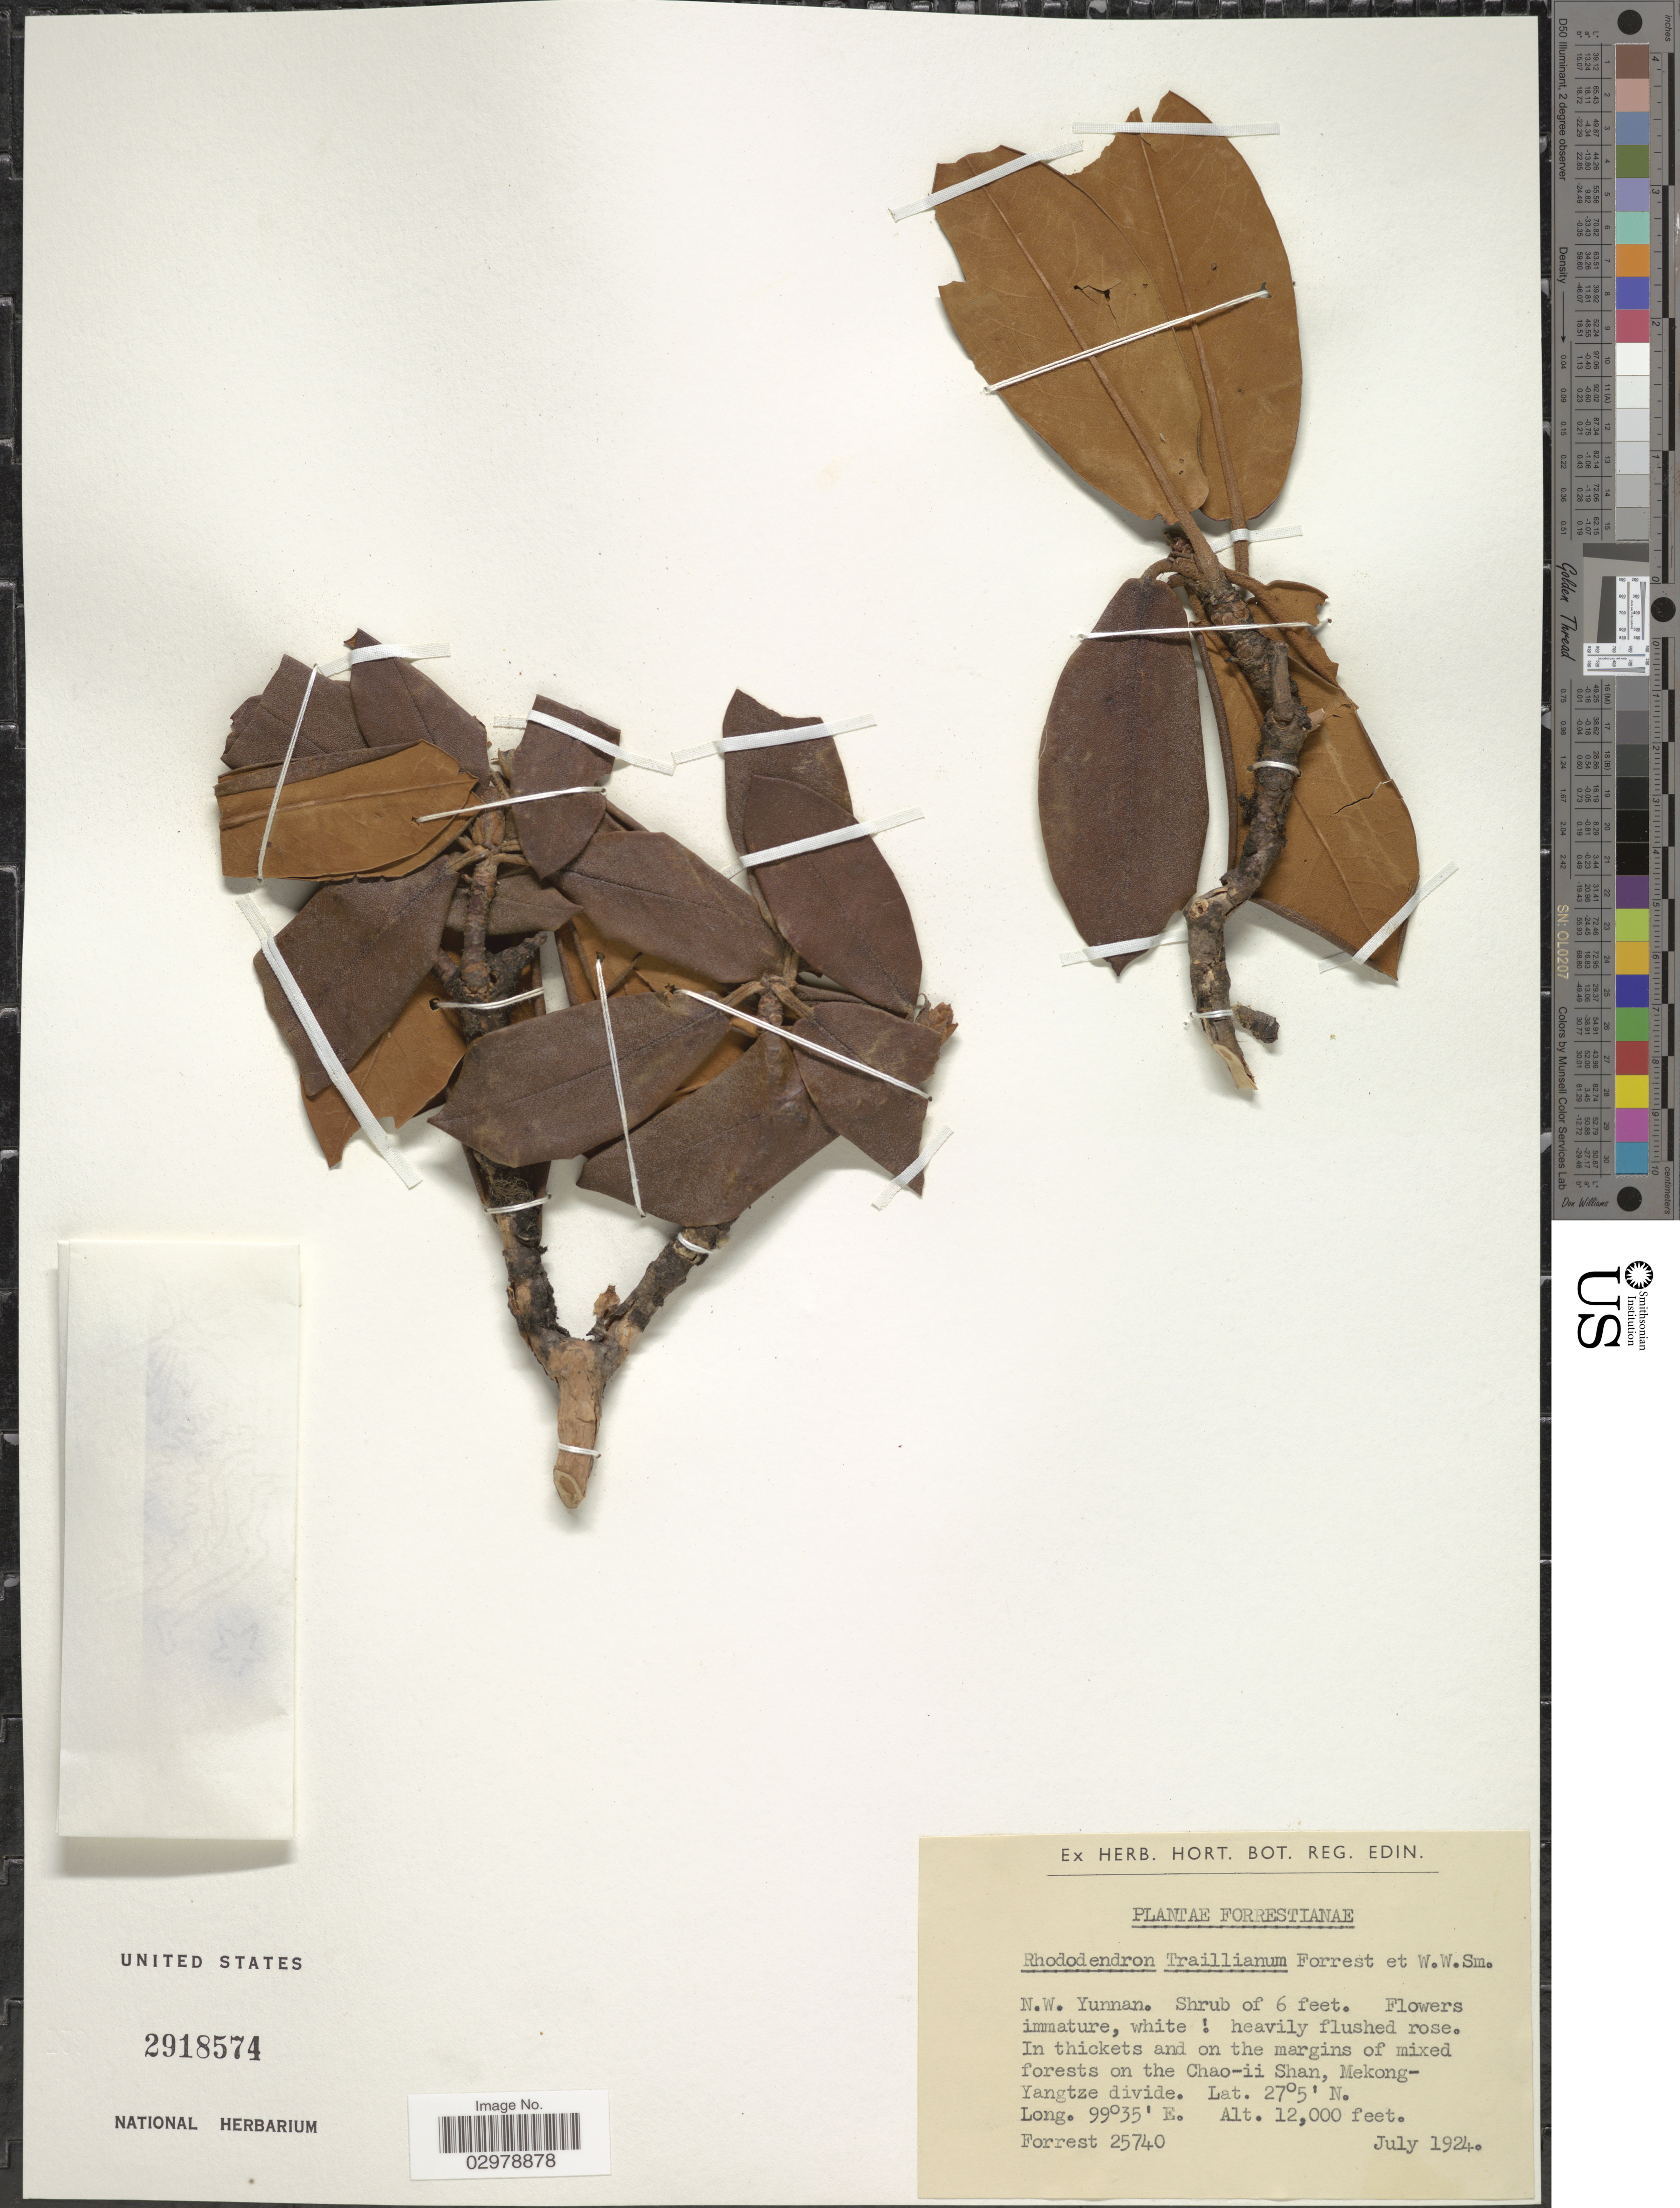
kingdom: Plantae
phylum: Tracheophyta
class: Magnoliopsida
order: Ericales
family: Ericaceae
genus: Rhododendron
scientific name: Rhododendron traillianum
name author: Forrest & W.W. Sm.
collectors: -. Forrest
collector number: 25740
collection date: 1924-07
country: China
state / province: Yunnan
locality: N.W. Yunnan. In thickets and on the margins of mixed forests on the Chao-ii Shan, Mekong-Yangtze divide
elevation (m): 3658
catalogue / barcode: US 2918574